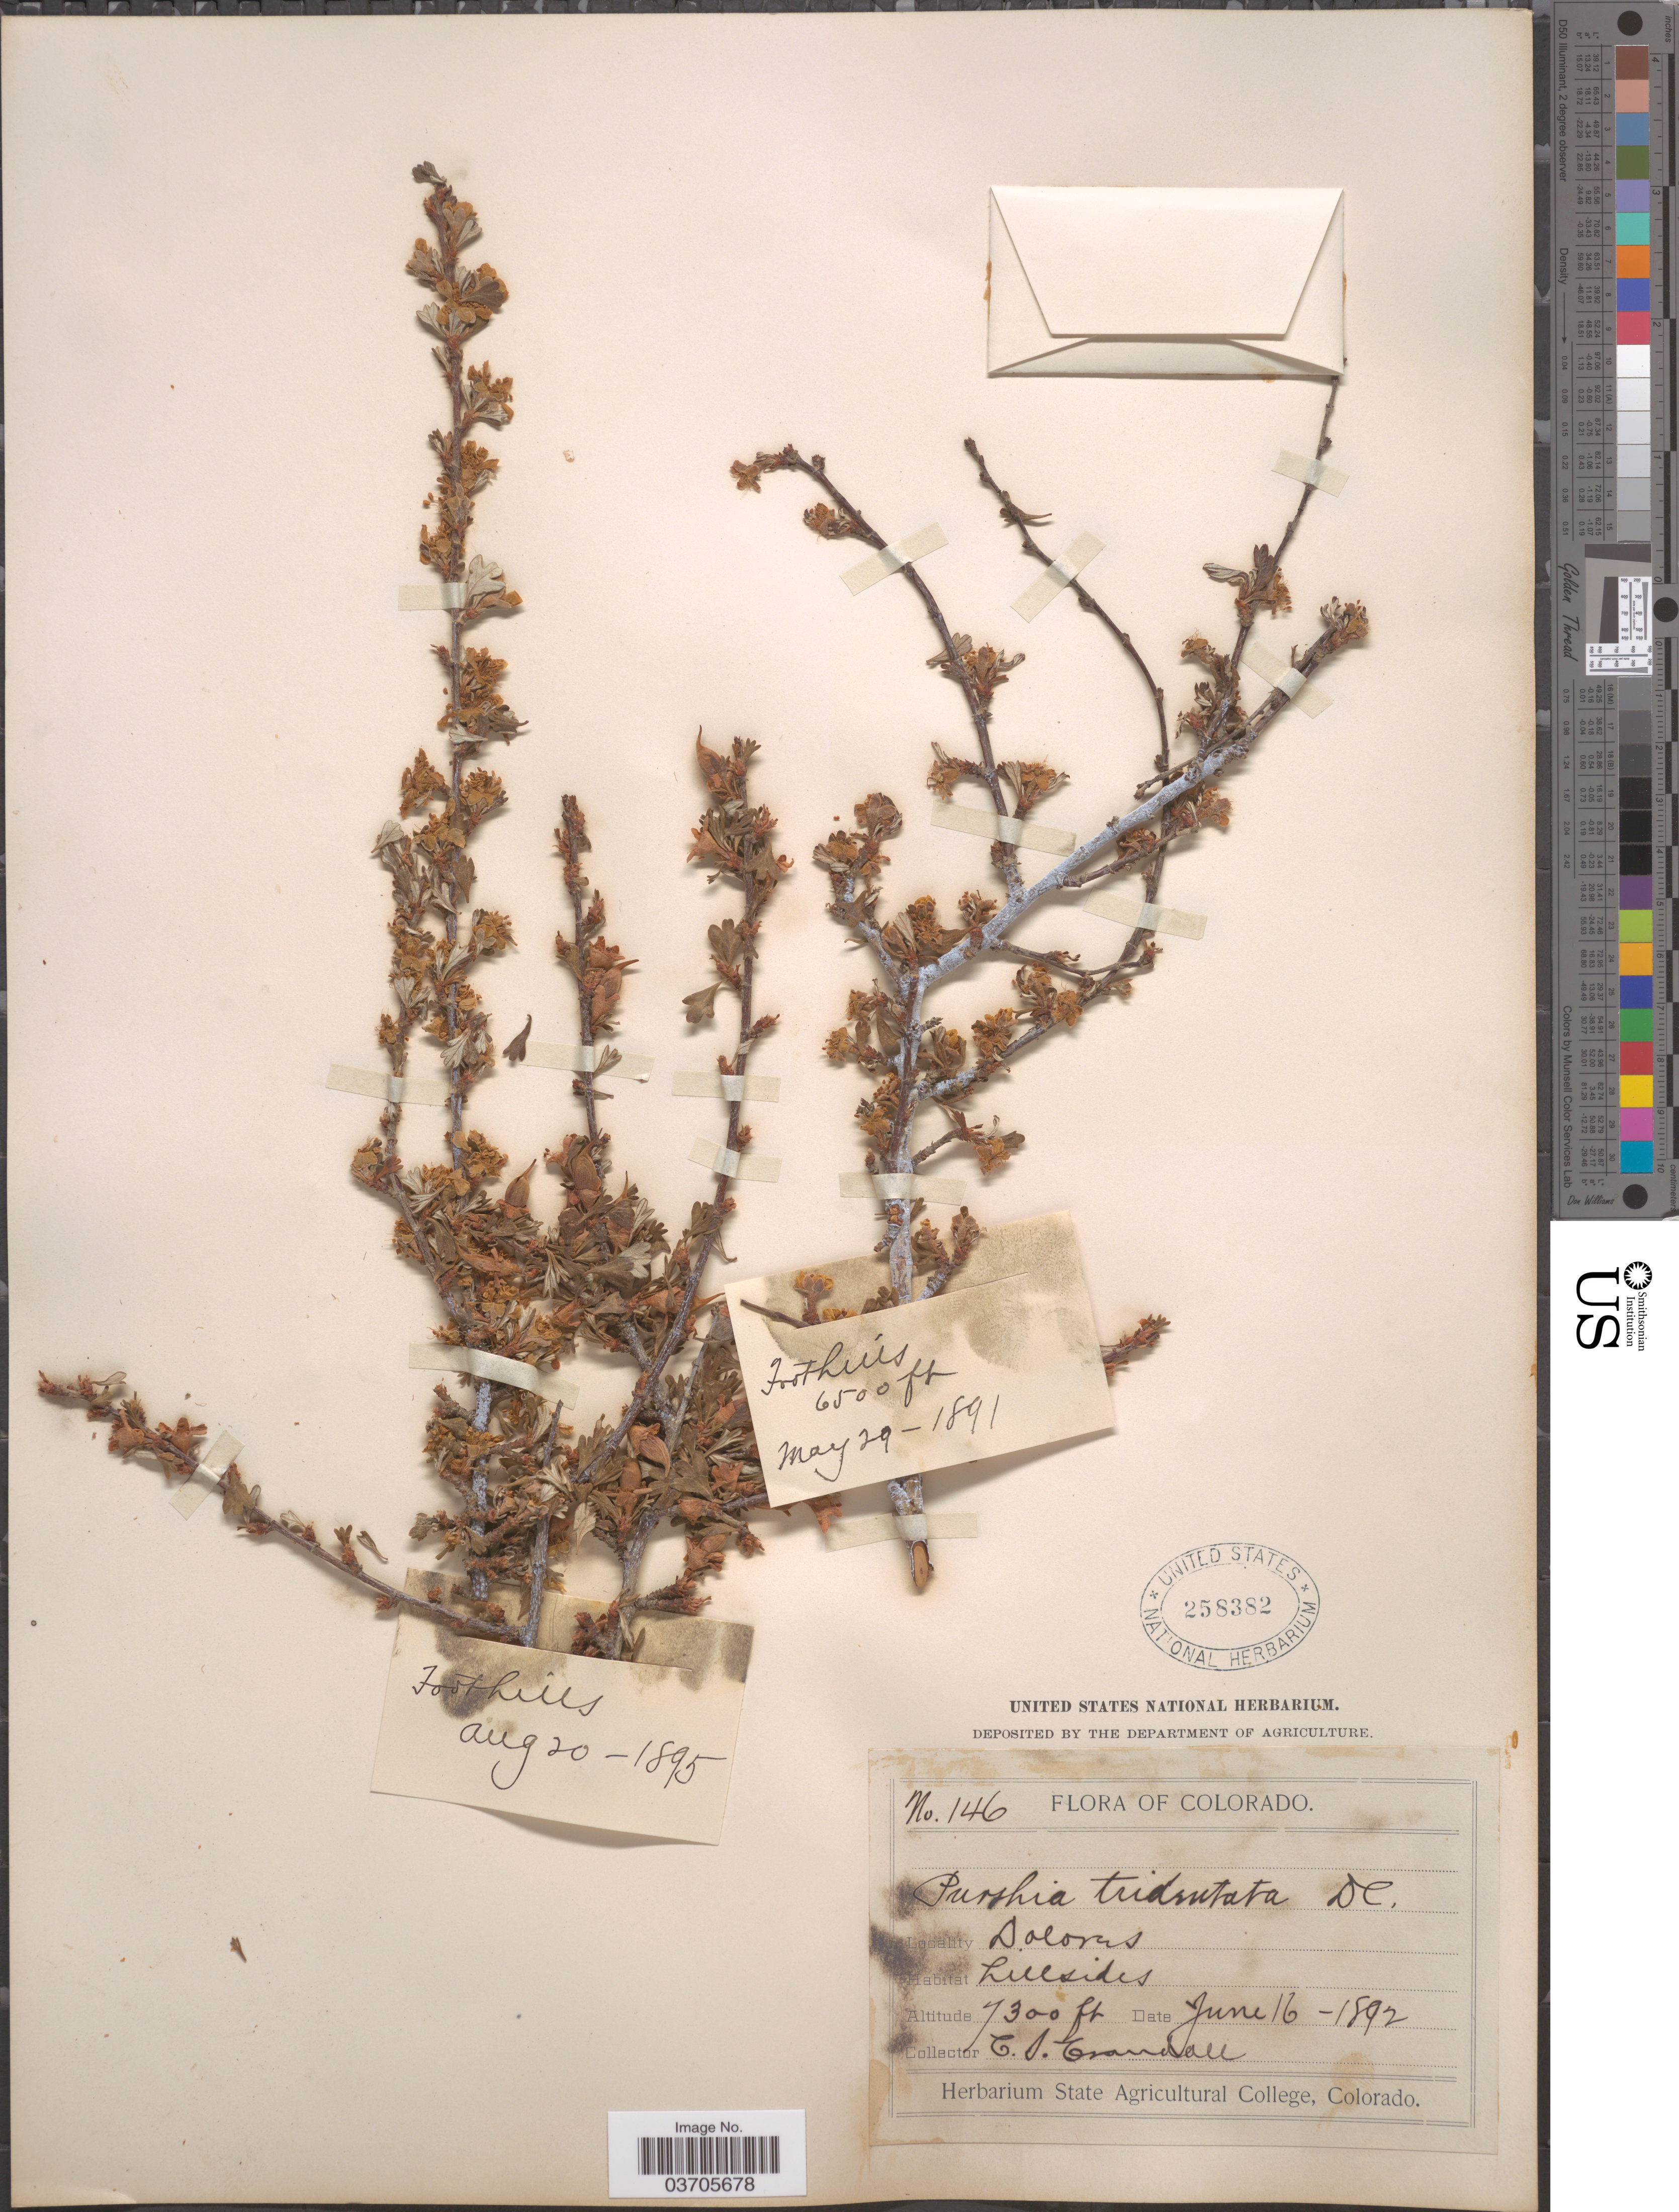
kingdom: Plantae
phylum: Tracheophyta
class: Magnoliopsida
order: Rosales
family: Rosaceae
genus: Purshia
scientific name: Purshia tridentata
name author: (Pursh) DC.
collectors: C. Crandall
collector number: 146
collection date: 1892-06-16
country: United States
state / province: Colorado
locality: Dolores.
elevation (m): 2225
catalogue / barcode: US 258382